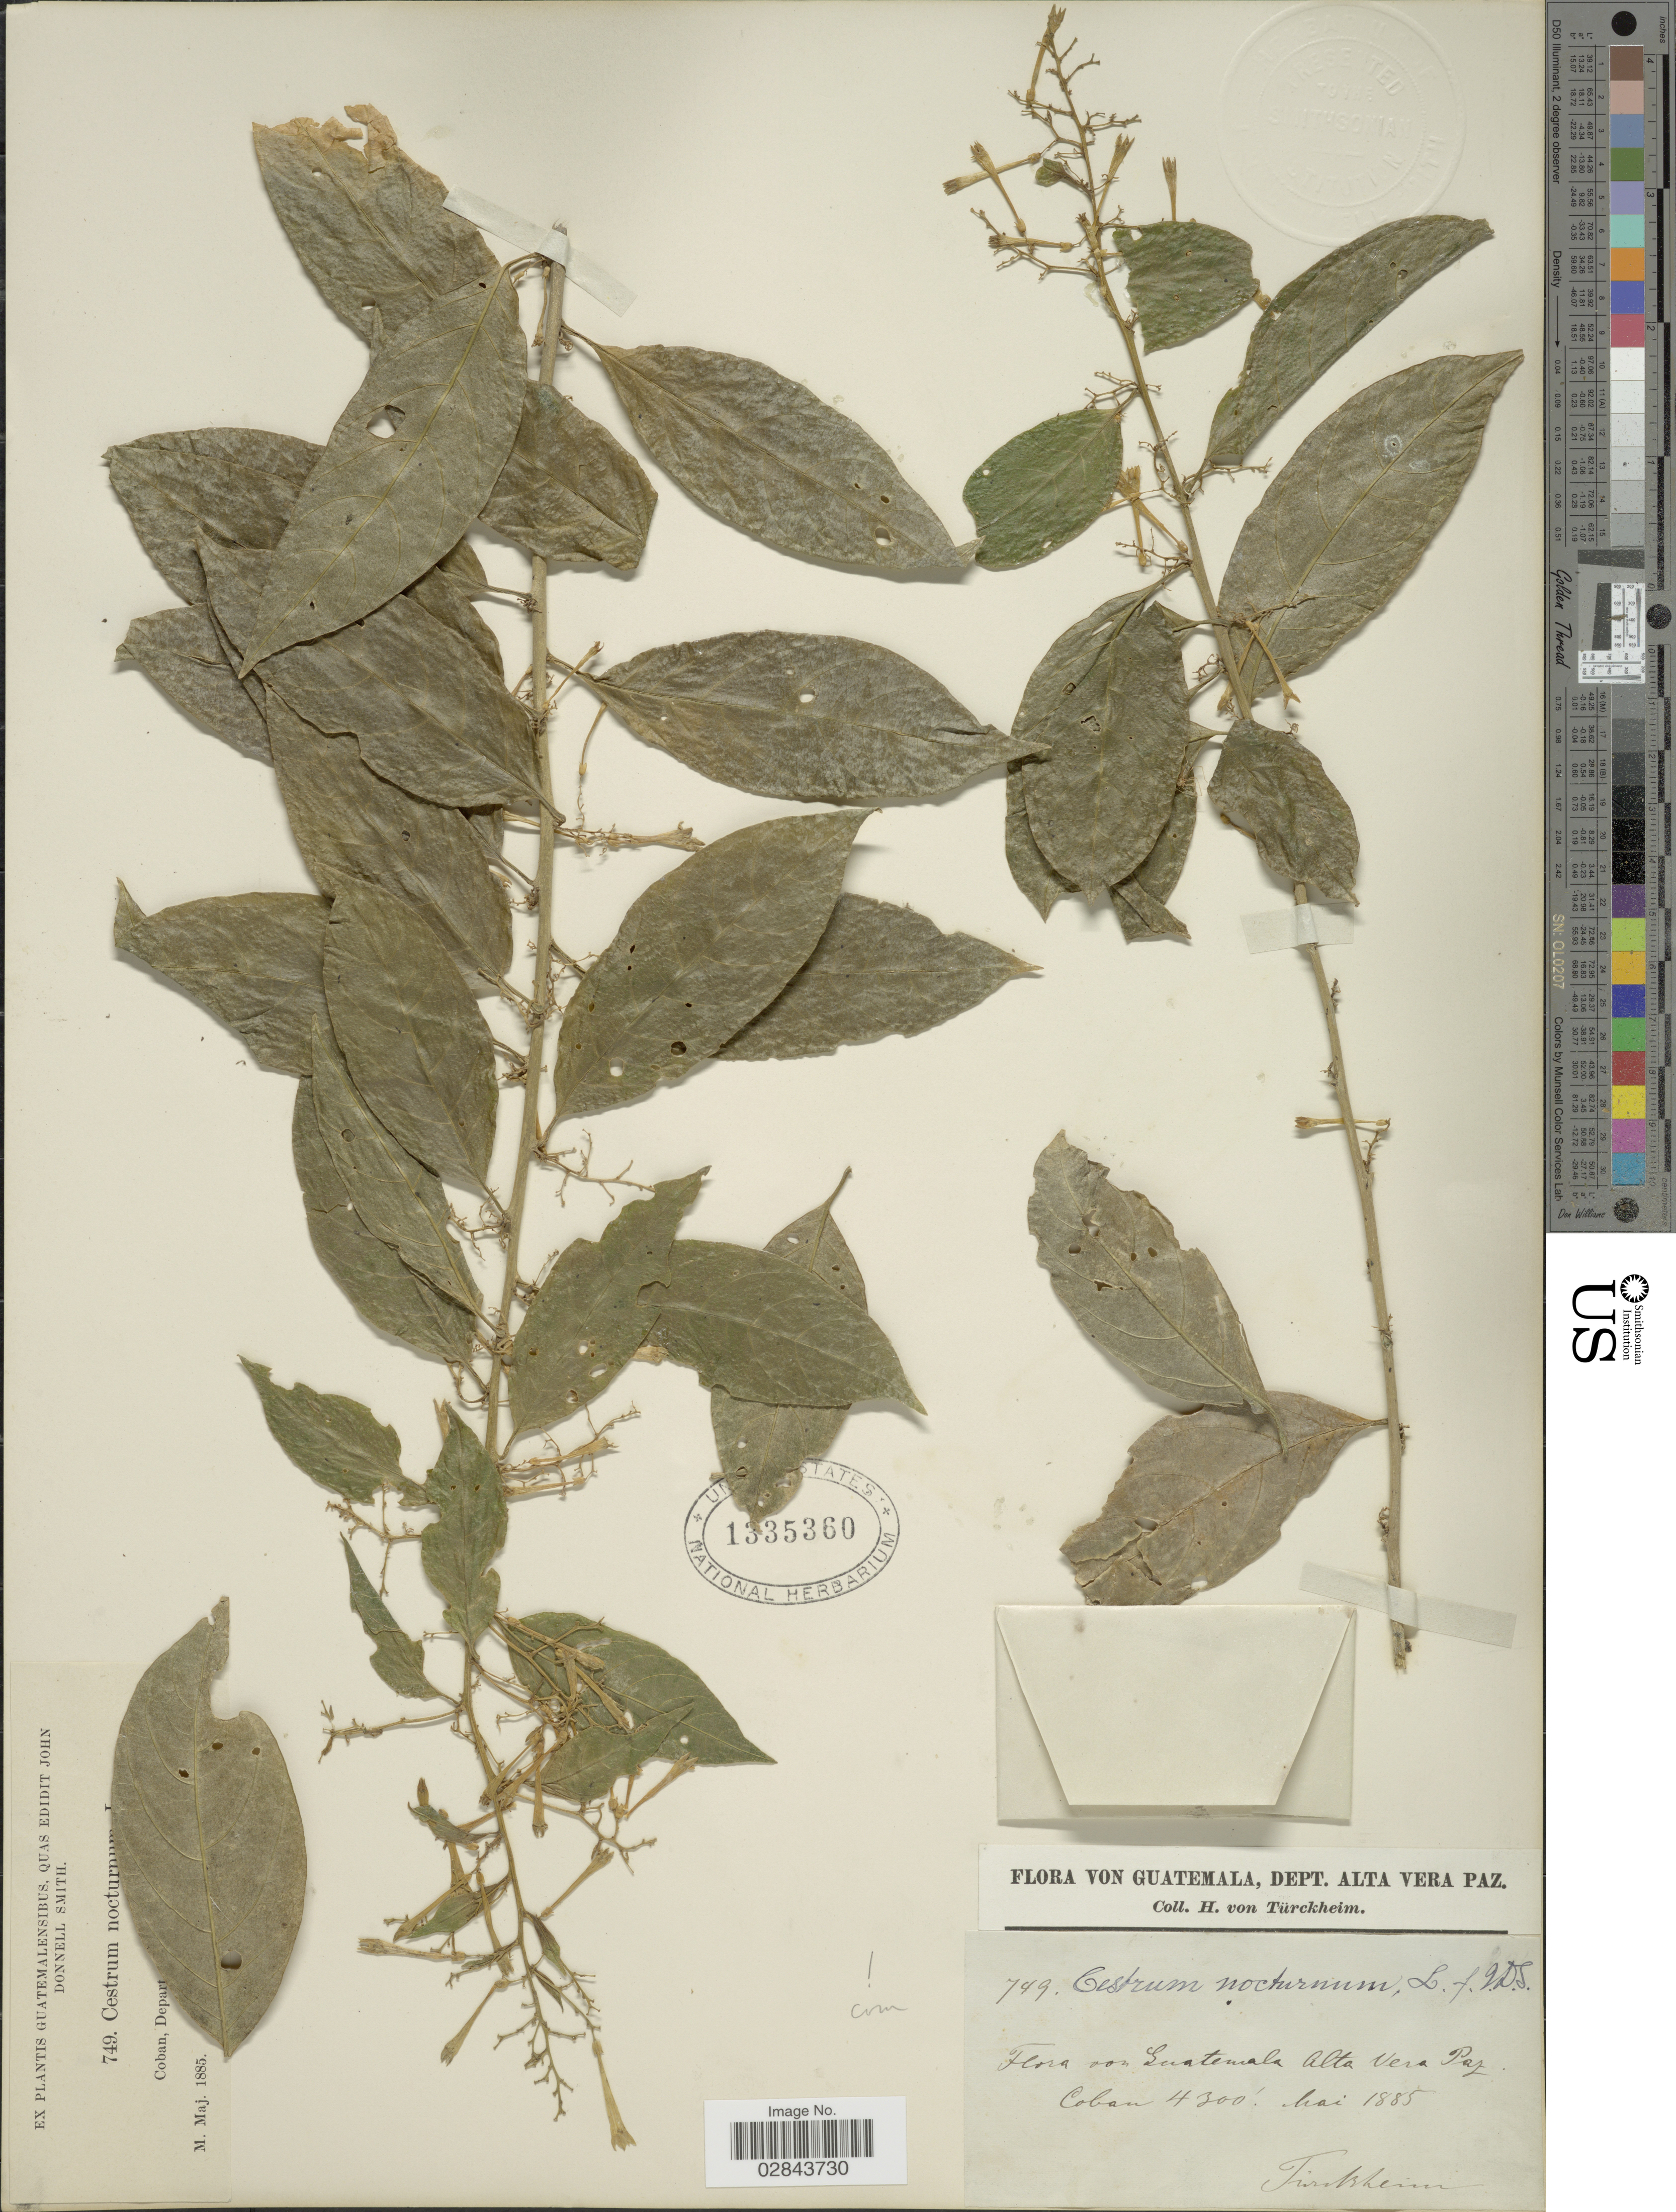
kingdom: Plantae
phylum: Tracheophyta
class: Magnoliopsida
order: Solanales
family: Solanaceae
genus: Cestrum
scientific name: Cestrum nocturnum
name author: L.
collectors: H. von Türckheim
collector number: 749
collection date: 1885-05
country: Guatemala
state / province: Alta Verapaz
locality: Coban, Depart. Alta Vera Paz.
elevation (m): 1311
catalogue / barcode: US 1335360